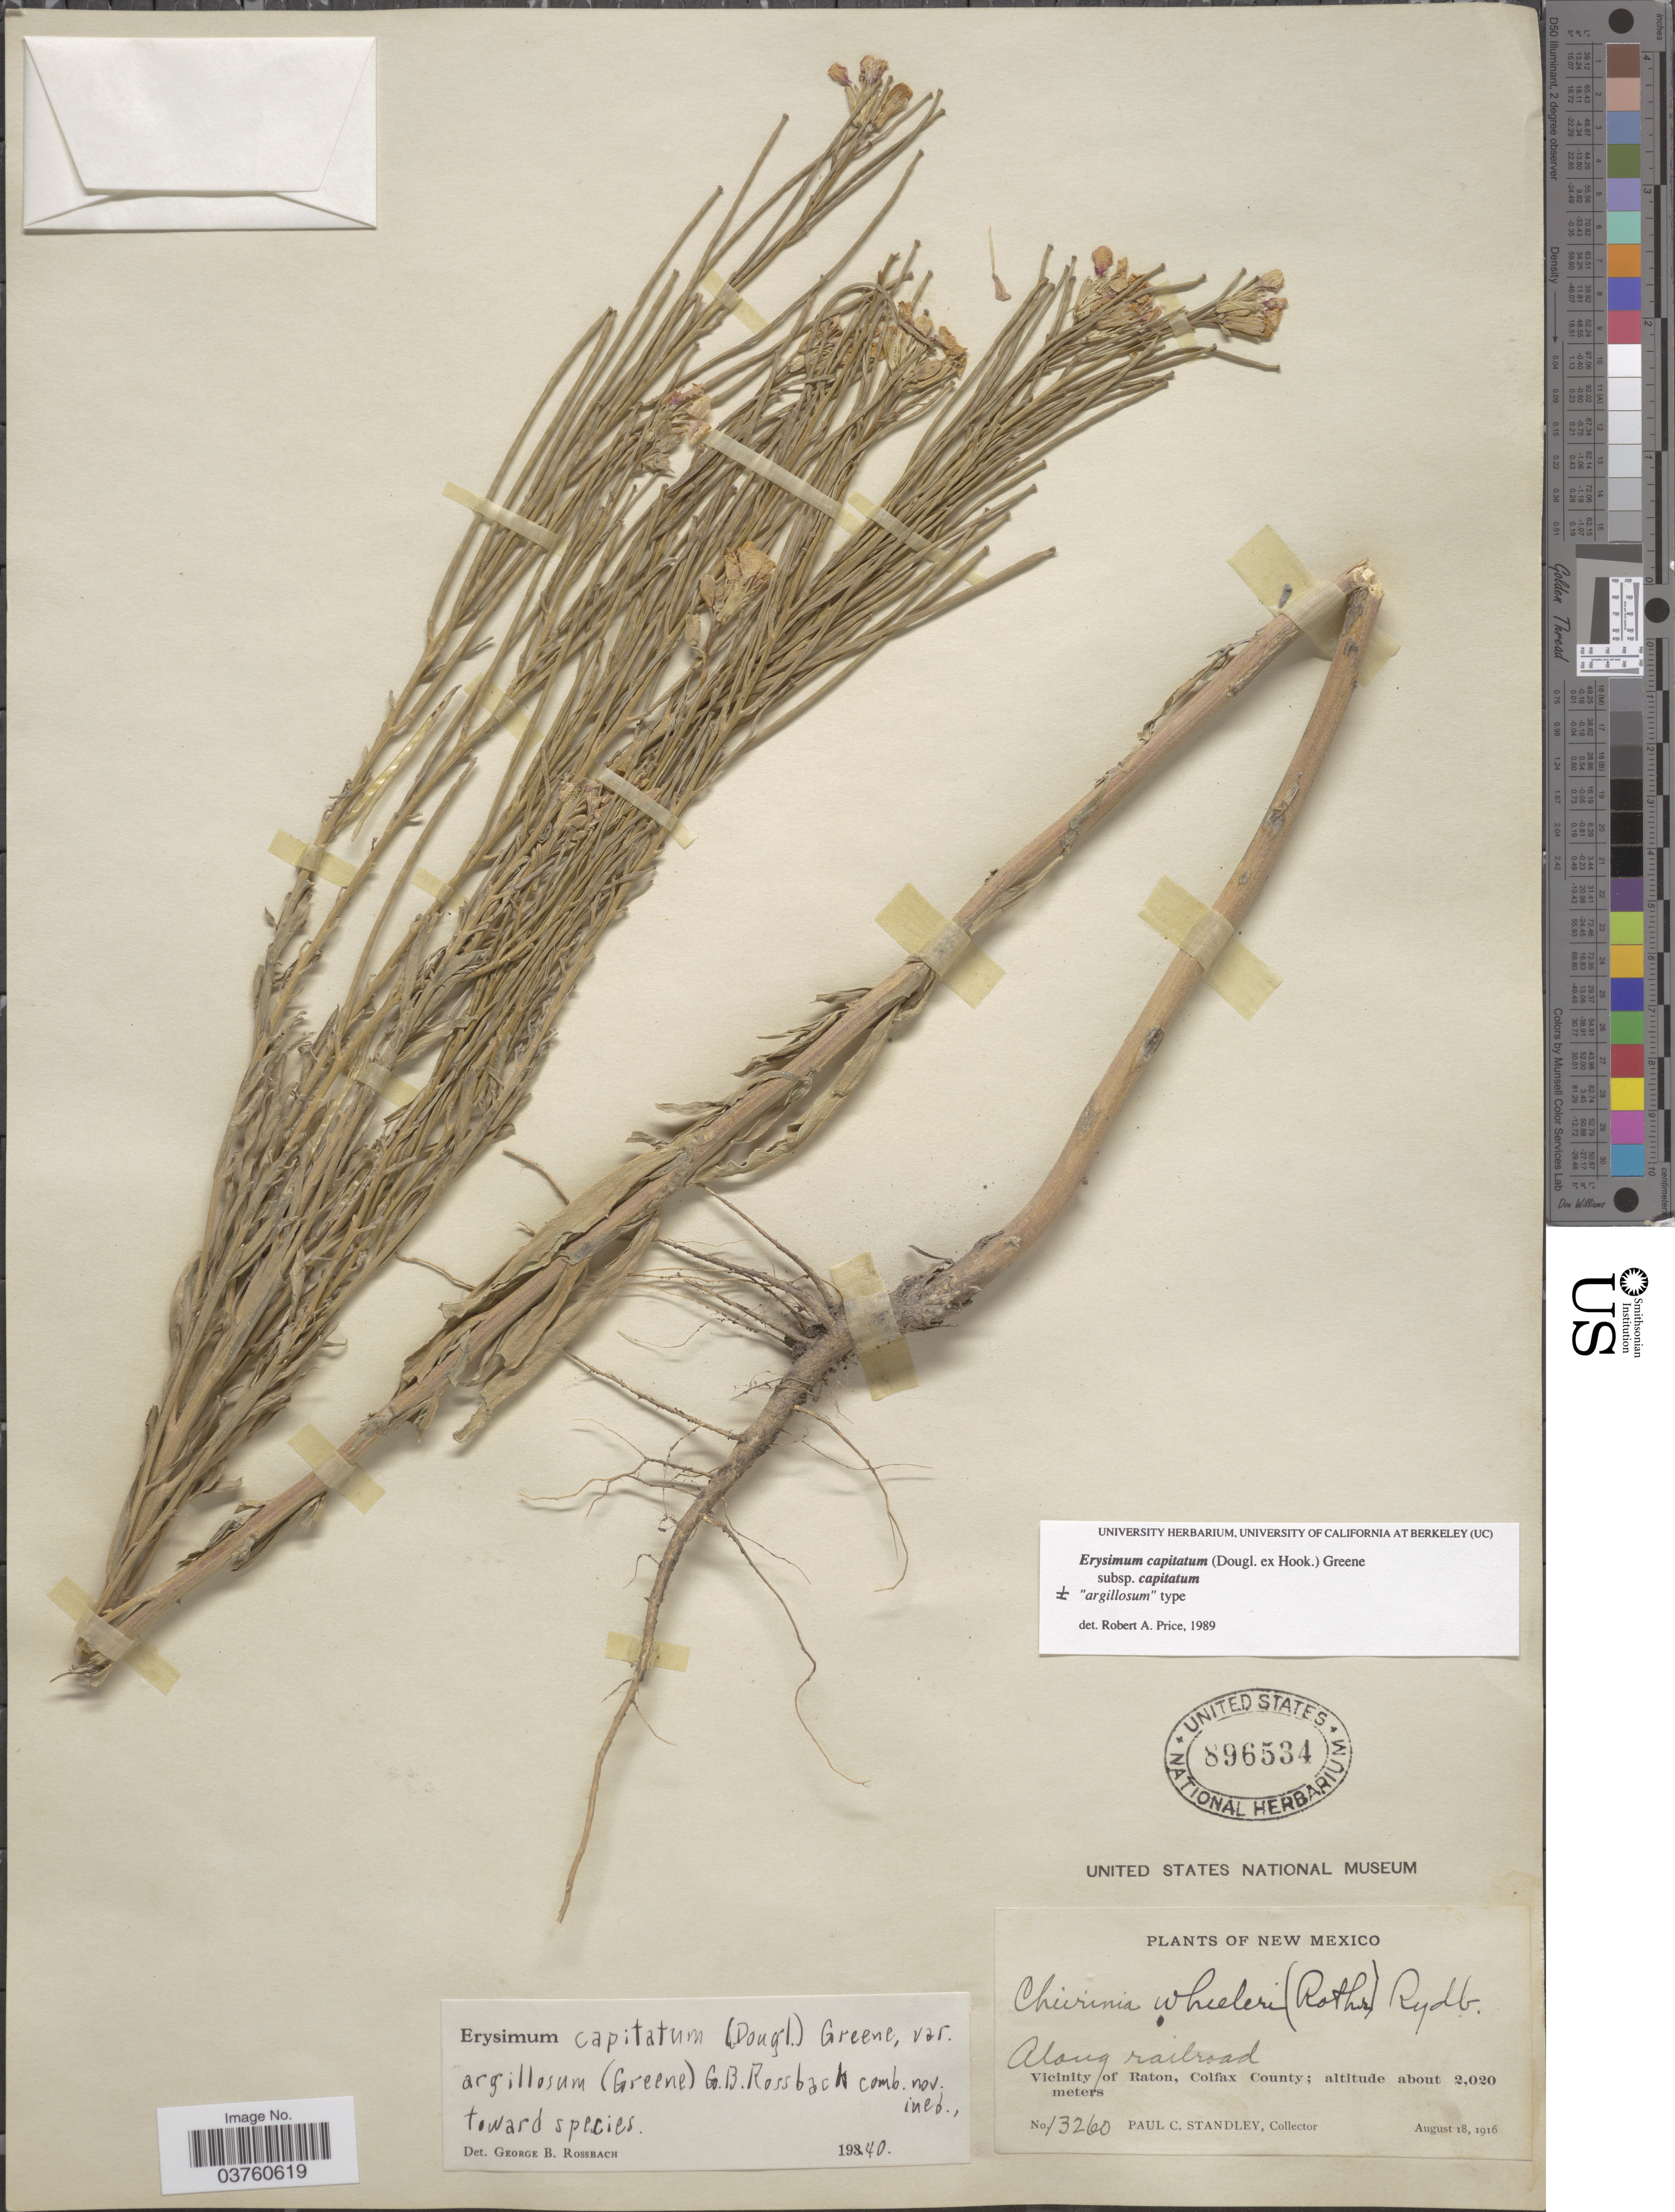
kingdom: Plantae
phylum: Tracheophyta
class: Magnoliopsida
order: Brassicales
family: Brassicaceae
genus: Erysimum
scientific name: Erysimum capitatum subsp. capitatum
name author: (Douglas ex Hook.) Greene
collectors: P. C. Standley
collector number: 13260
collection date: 1916-08-18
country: United States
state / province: New Mexico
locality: Along railroad. Vicinity of Raton, Colfax County.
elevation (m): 2020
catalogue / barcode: US 896534